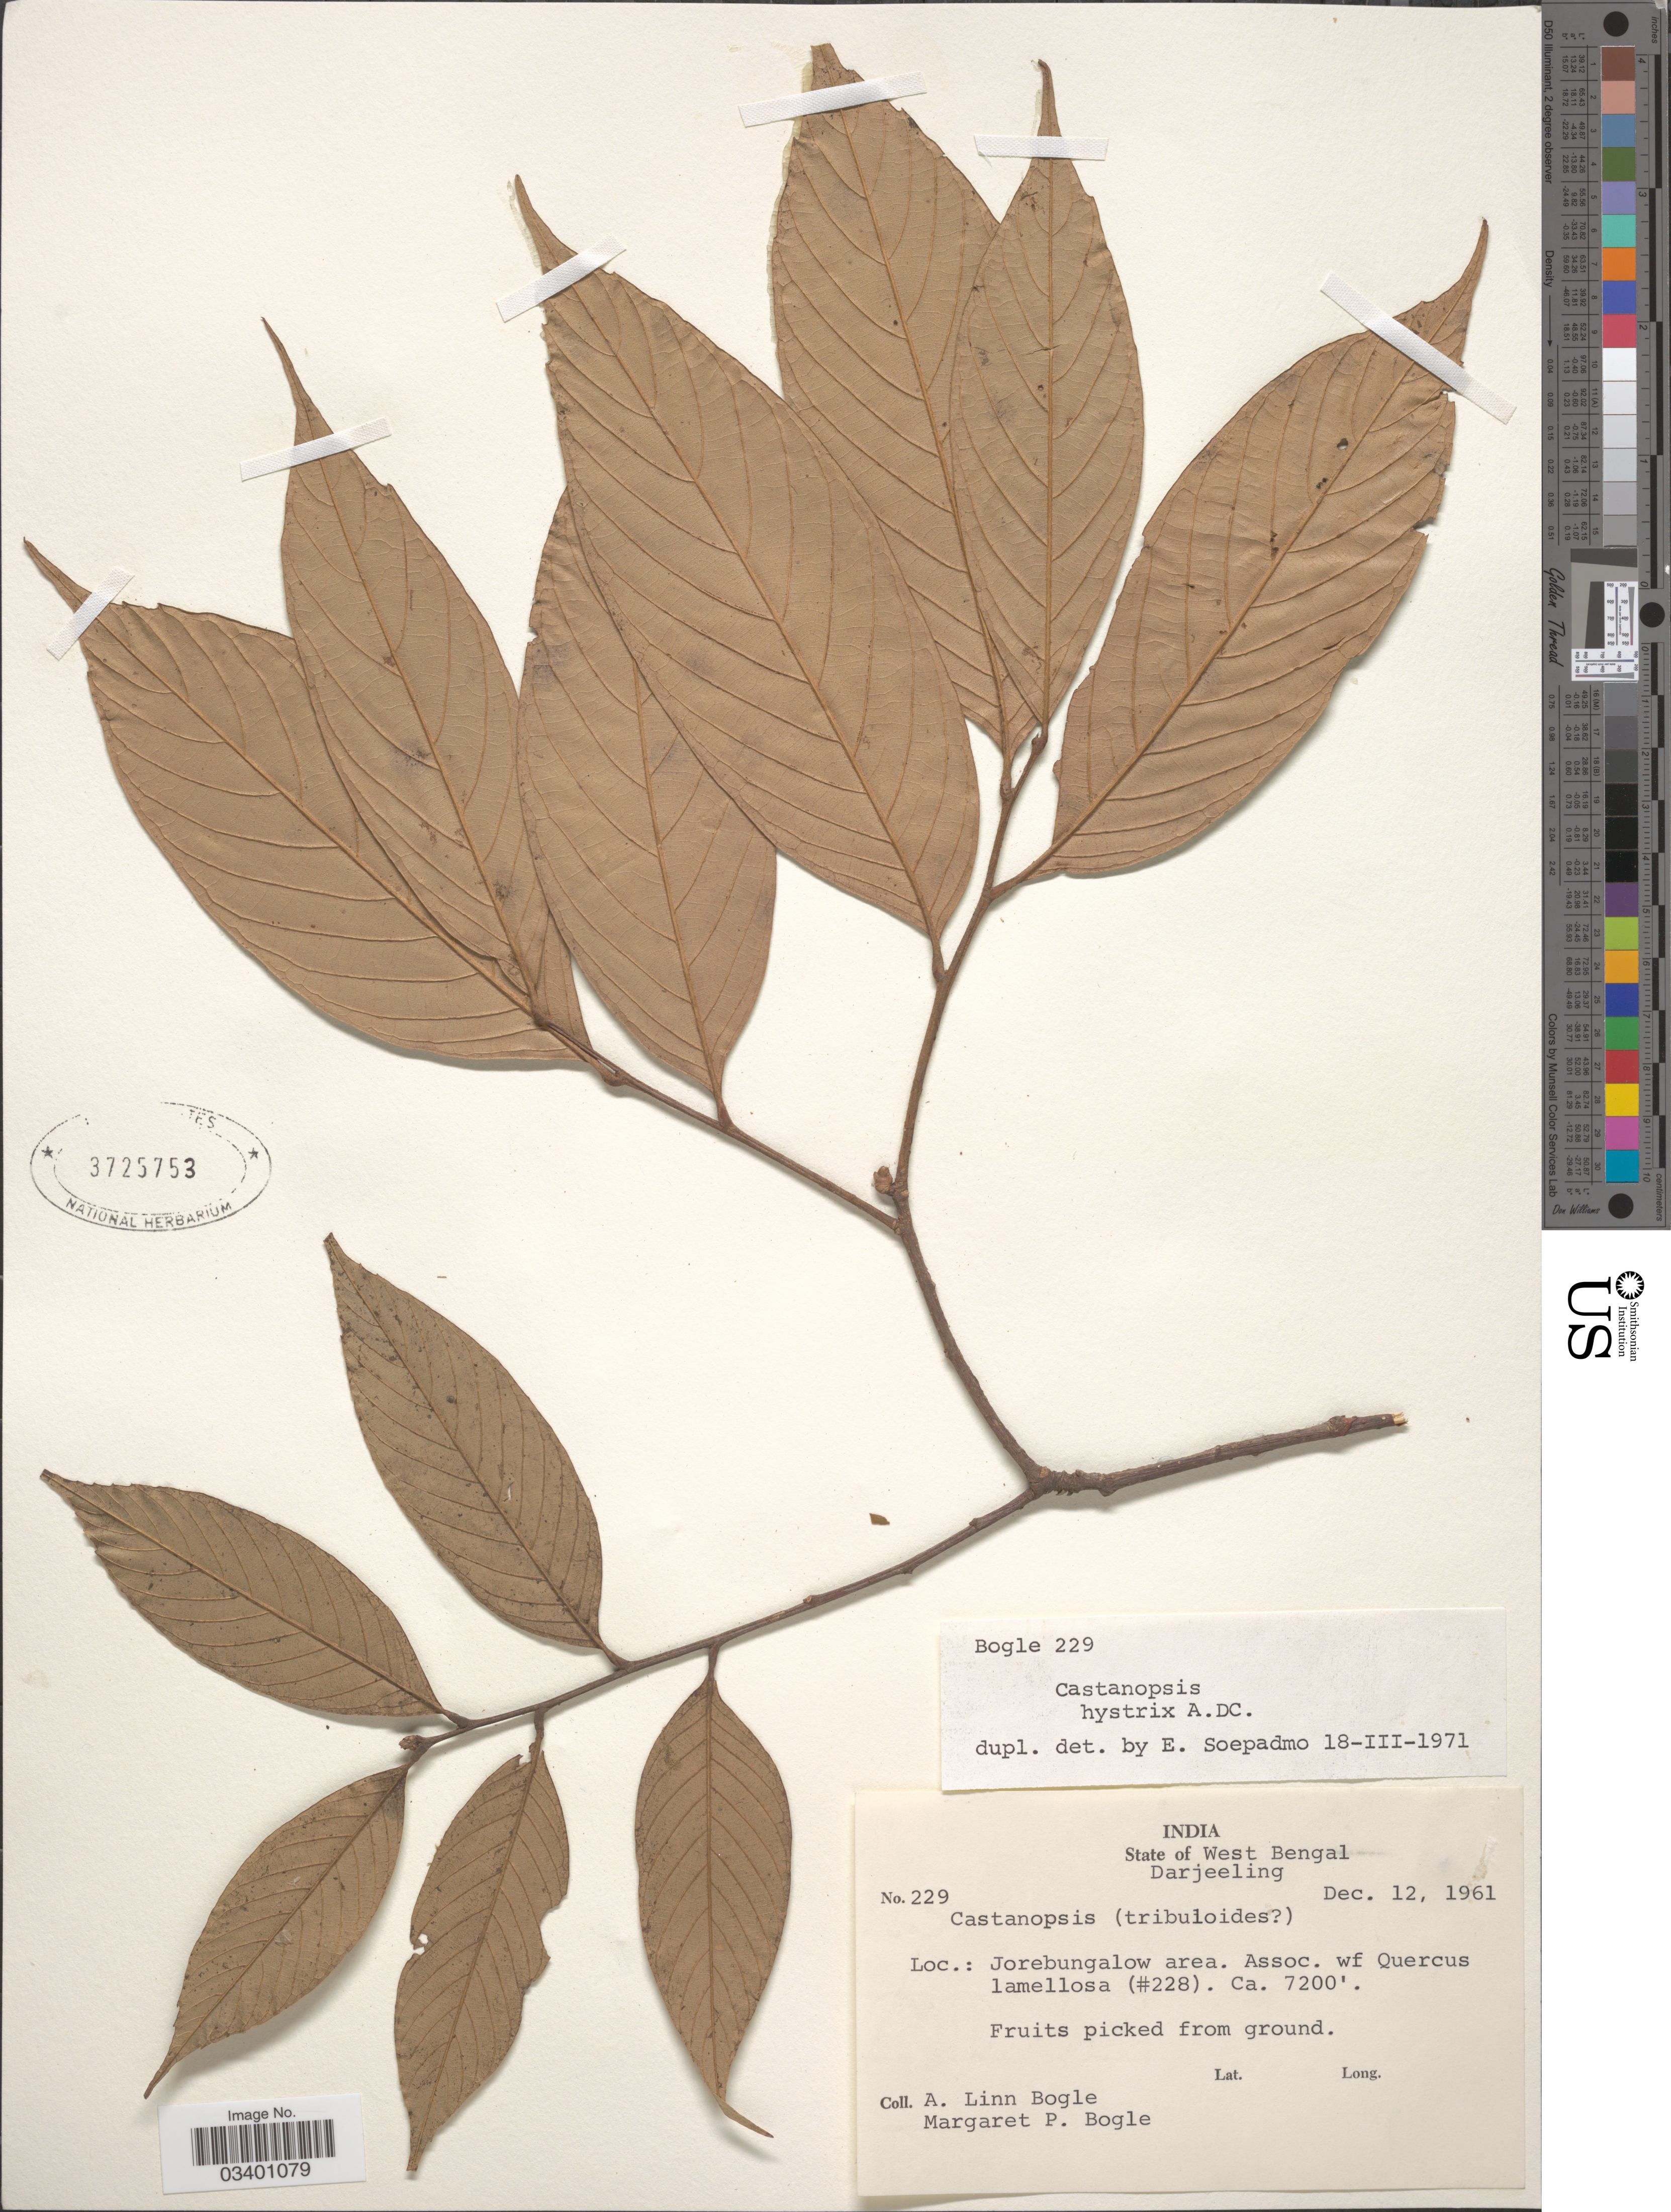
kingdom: Plantae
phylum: Tracheophyta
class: Magnoliopsida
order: Fagales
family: Fagaceae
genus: Castanopsis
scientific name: Castanopsis hystrix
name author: Hook. f. & Thomson ex A. DC.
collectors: Bogle, A.L. & M. Bogle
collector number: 229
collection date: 1961-12-12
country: India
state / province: West Bengal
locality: Darjeeling. Jorebungalow area. Assoc. wf Quercus lamellosa (#228).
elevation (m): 2195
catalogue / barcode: US 3725753